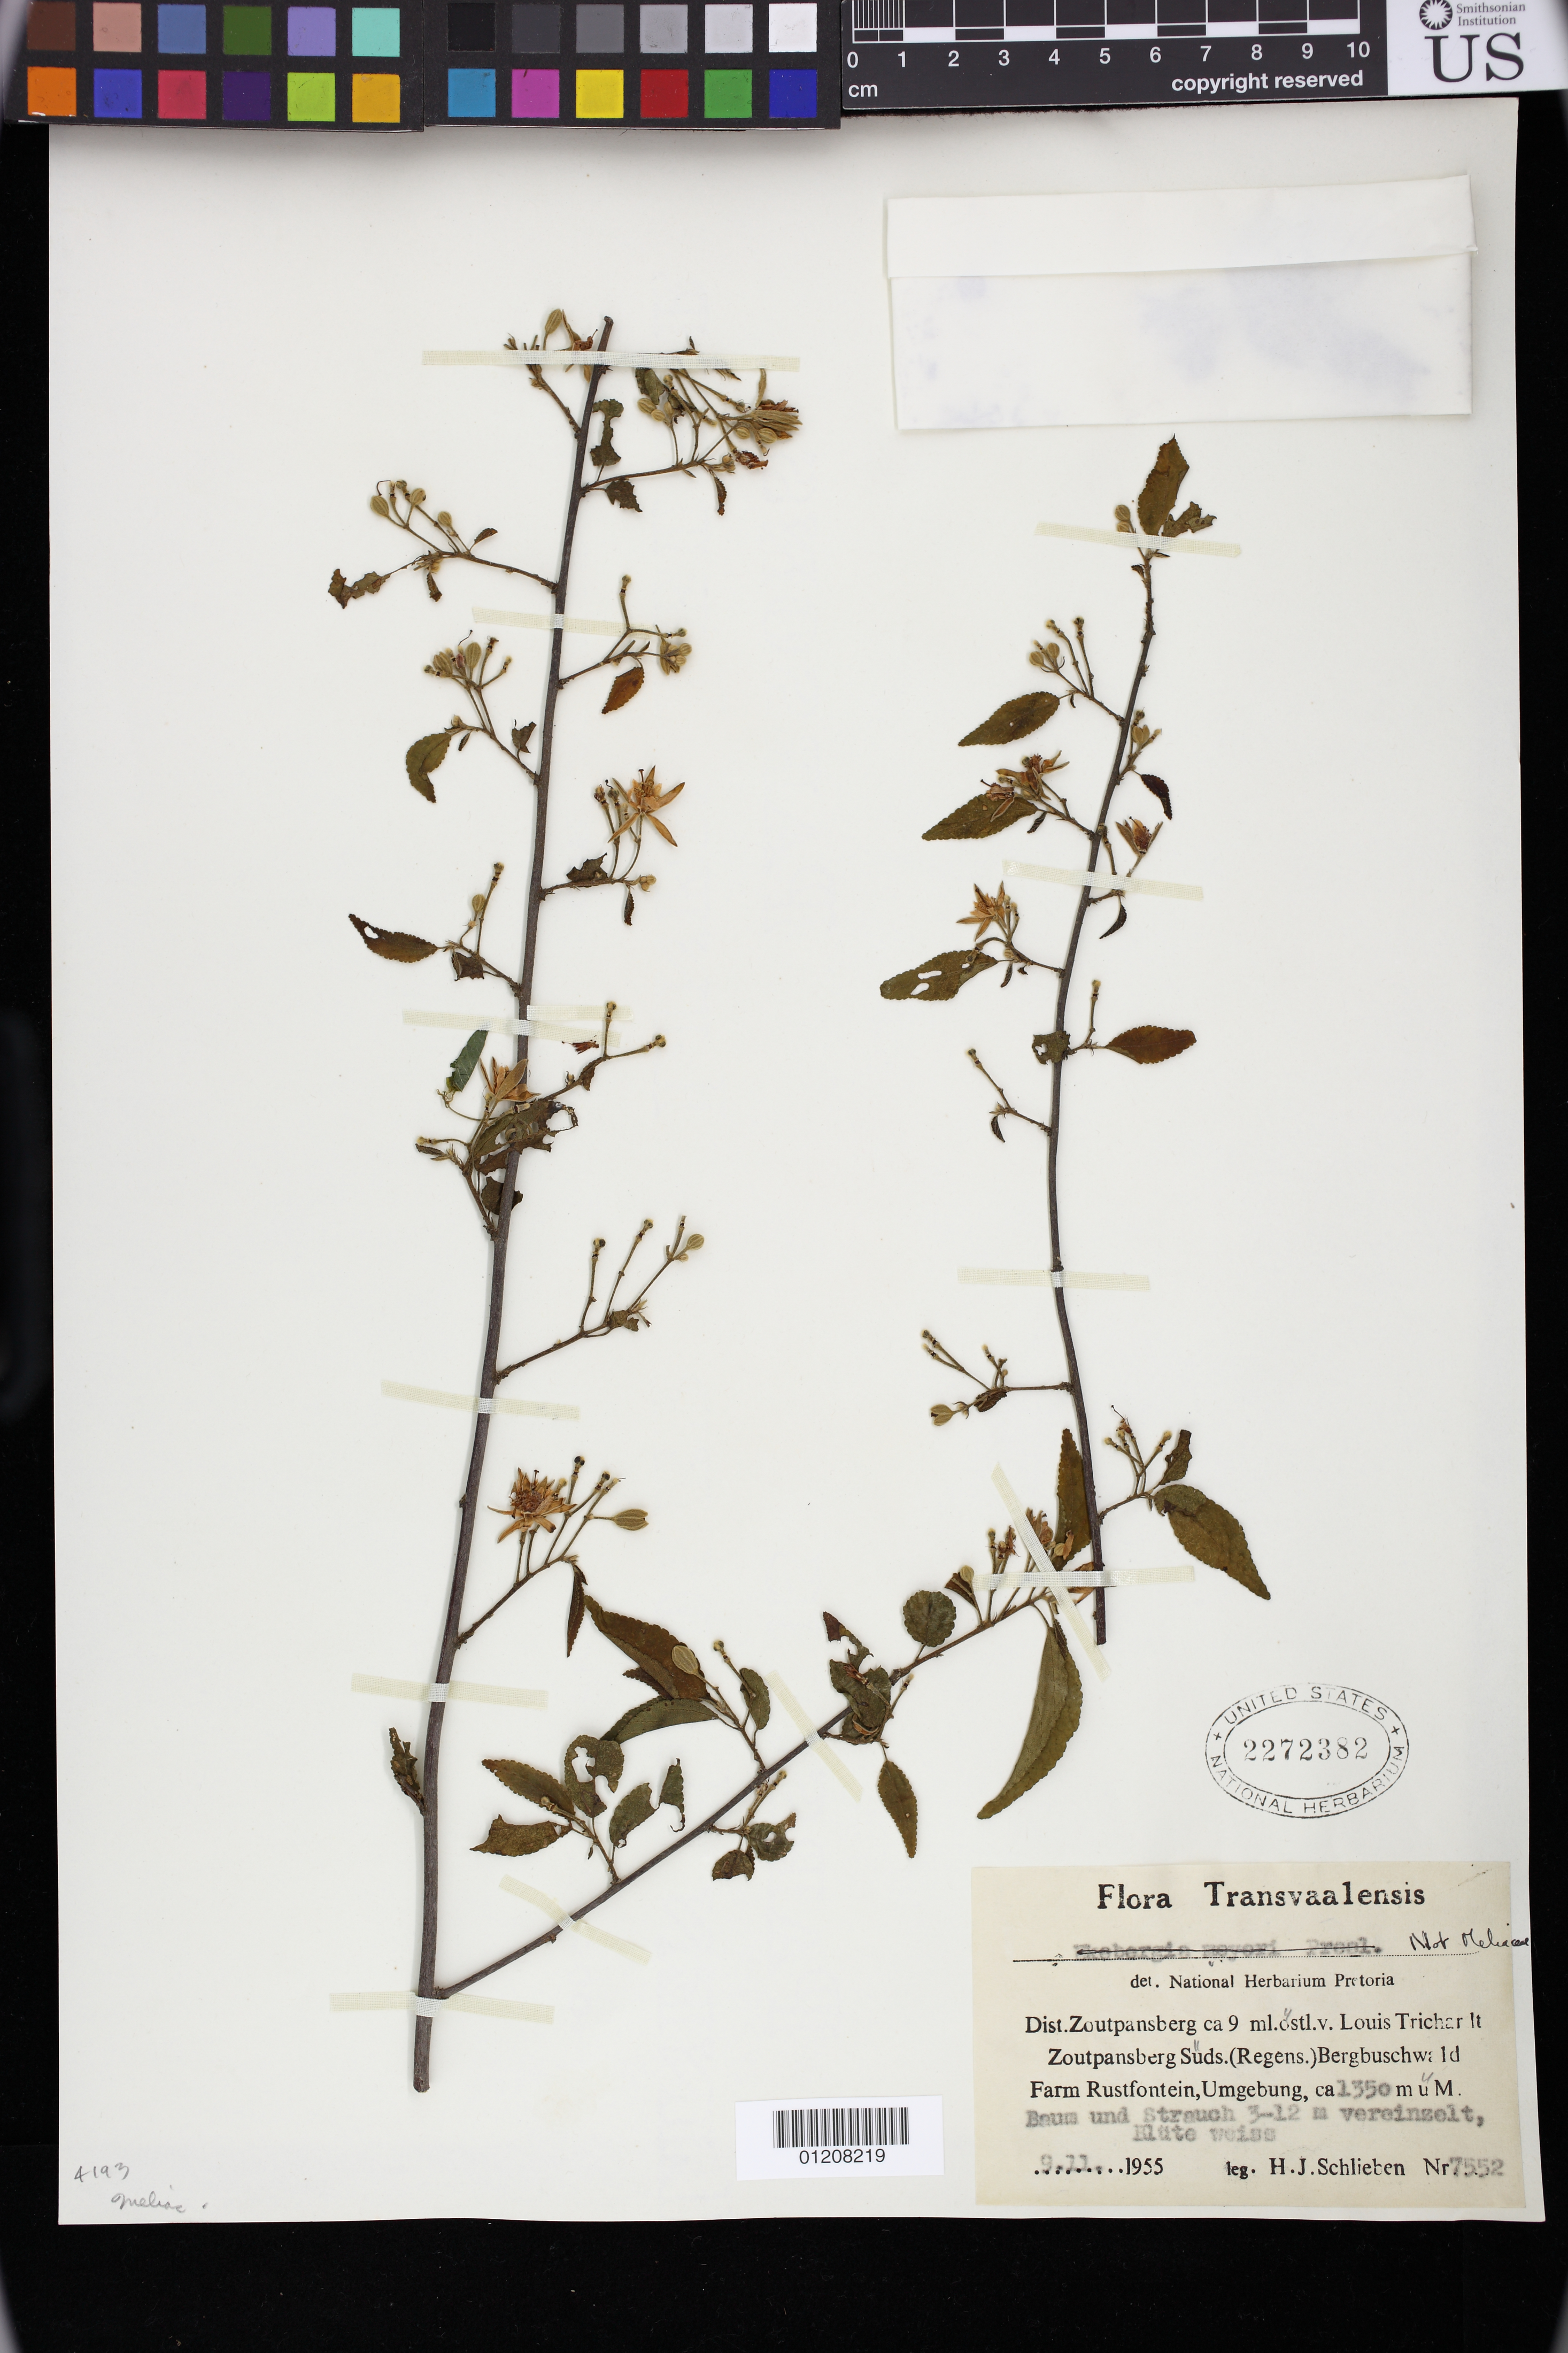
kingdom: Plantae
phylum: Tracheophyta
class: Magnoliopsida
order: Malvales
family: Malvaceae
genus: Grewia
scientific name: Grewia sp.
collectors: H. J. Schlieben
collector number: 7552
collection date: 1955-11-09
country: South Africa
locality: Dist. Zoutpansberg ca 9 ml. ostl. v. Louis Trichar lt Zoutpansberg Suds. (Regens)Bergbuschwald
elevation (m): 1350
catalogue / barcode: US 2272382